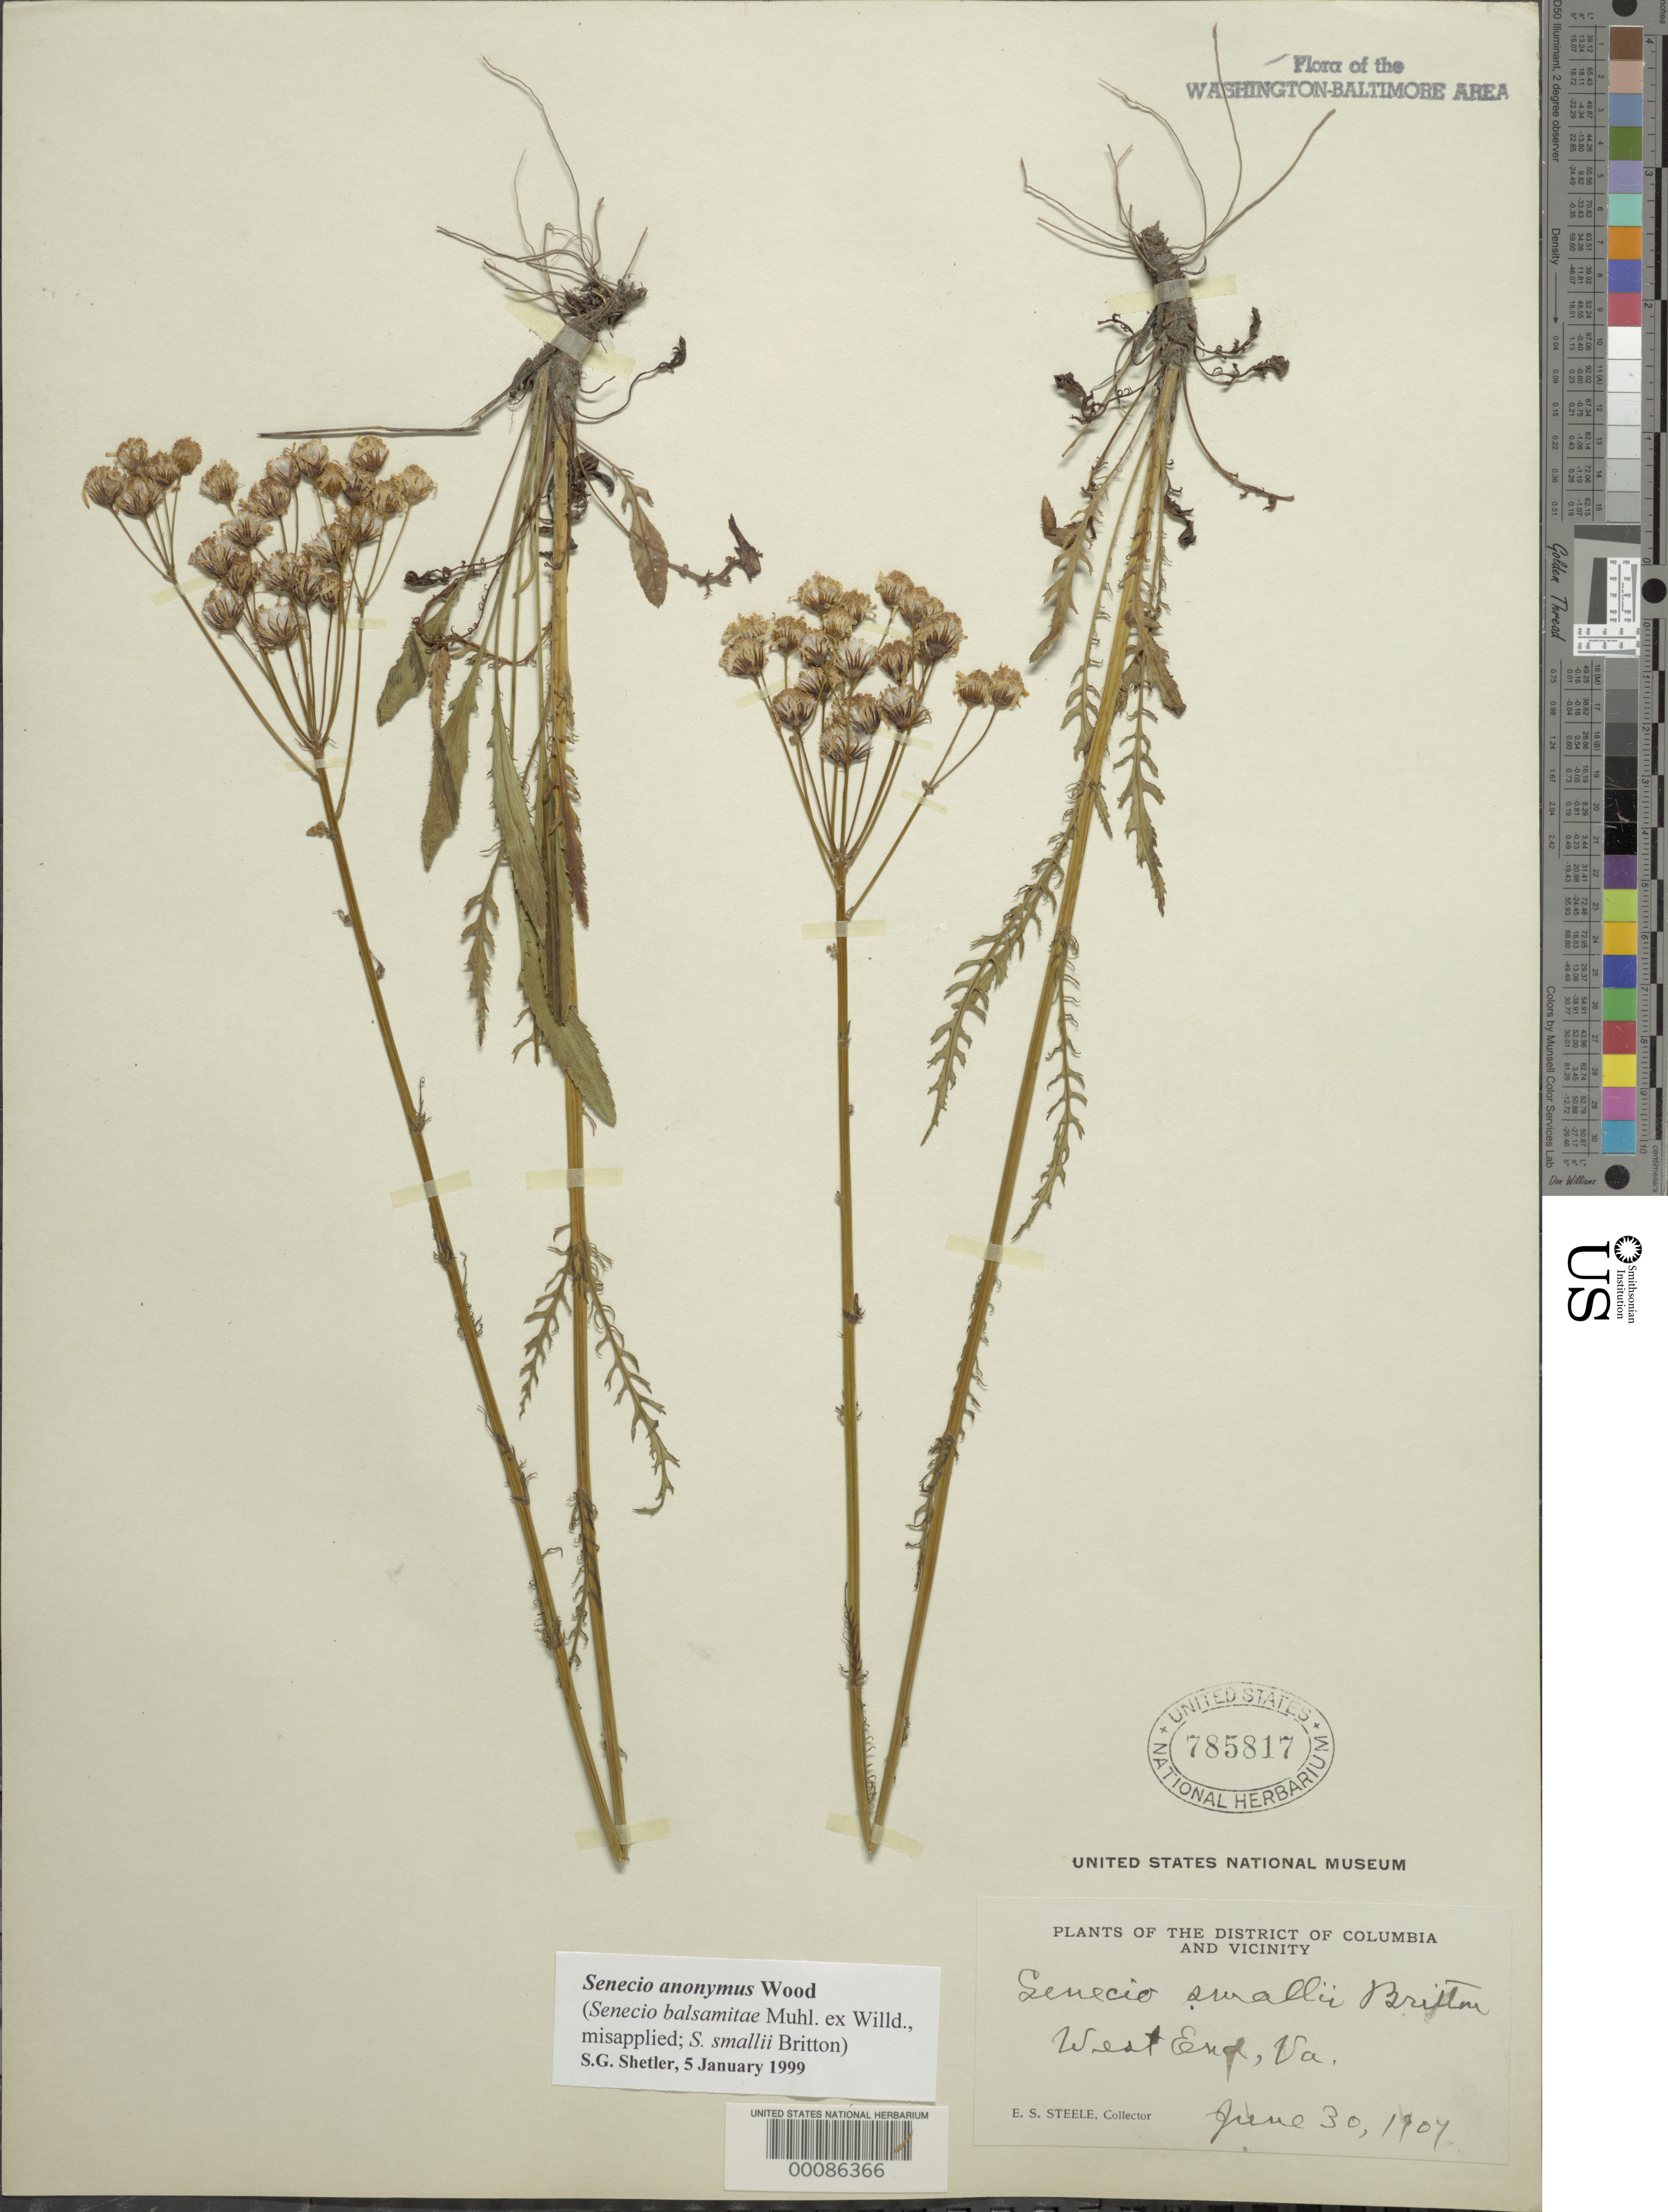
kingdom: Plantae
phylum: Tracheophyta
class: Magnoliopsida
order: Asterales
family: Asteraceae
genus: Packera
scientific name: Packera anonyma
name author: (Alph. Wood) W.A. Weber & Á. Löve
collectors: E. Steele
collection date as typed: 30 Jun 1907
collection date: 1907-06-30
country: United States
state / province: Virginia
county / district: Fairfax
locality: west end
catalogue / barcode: US 785817